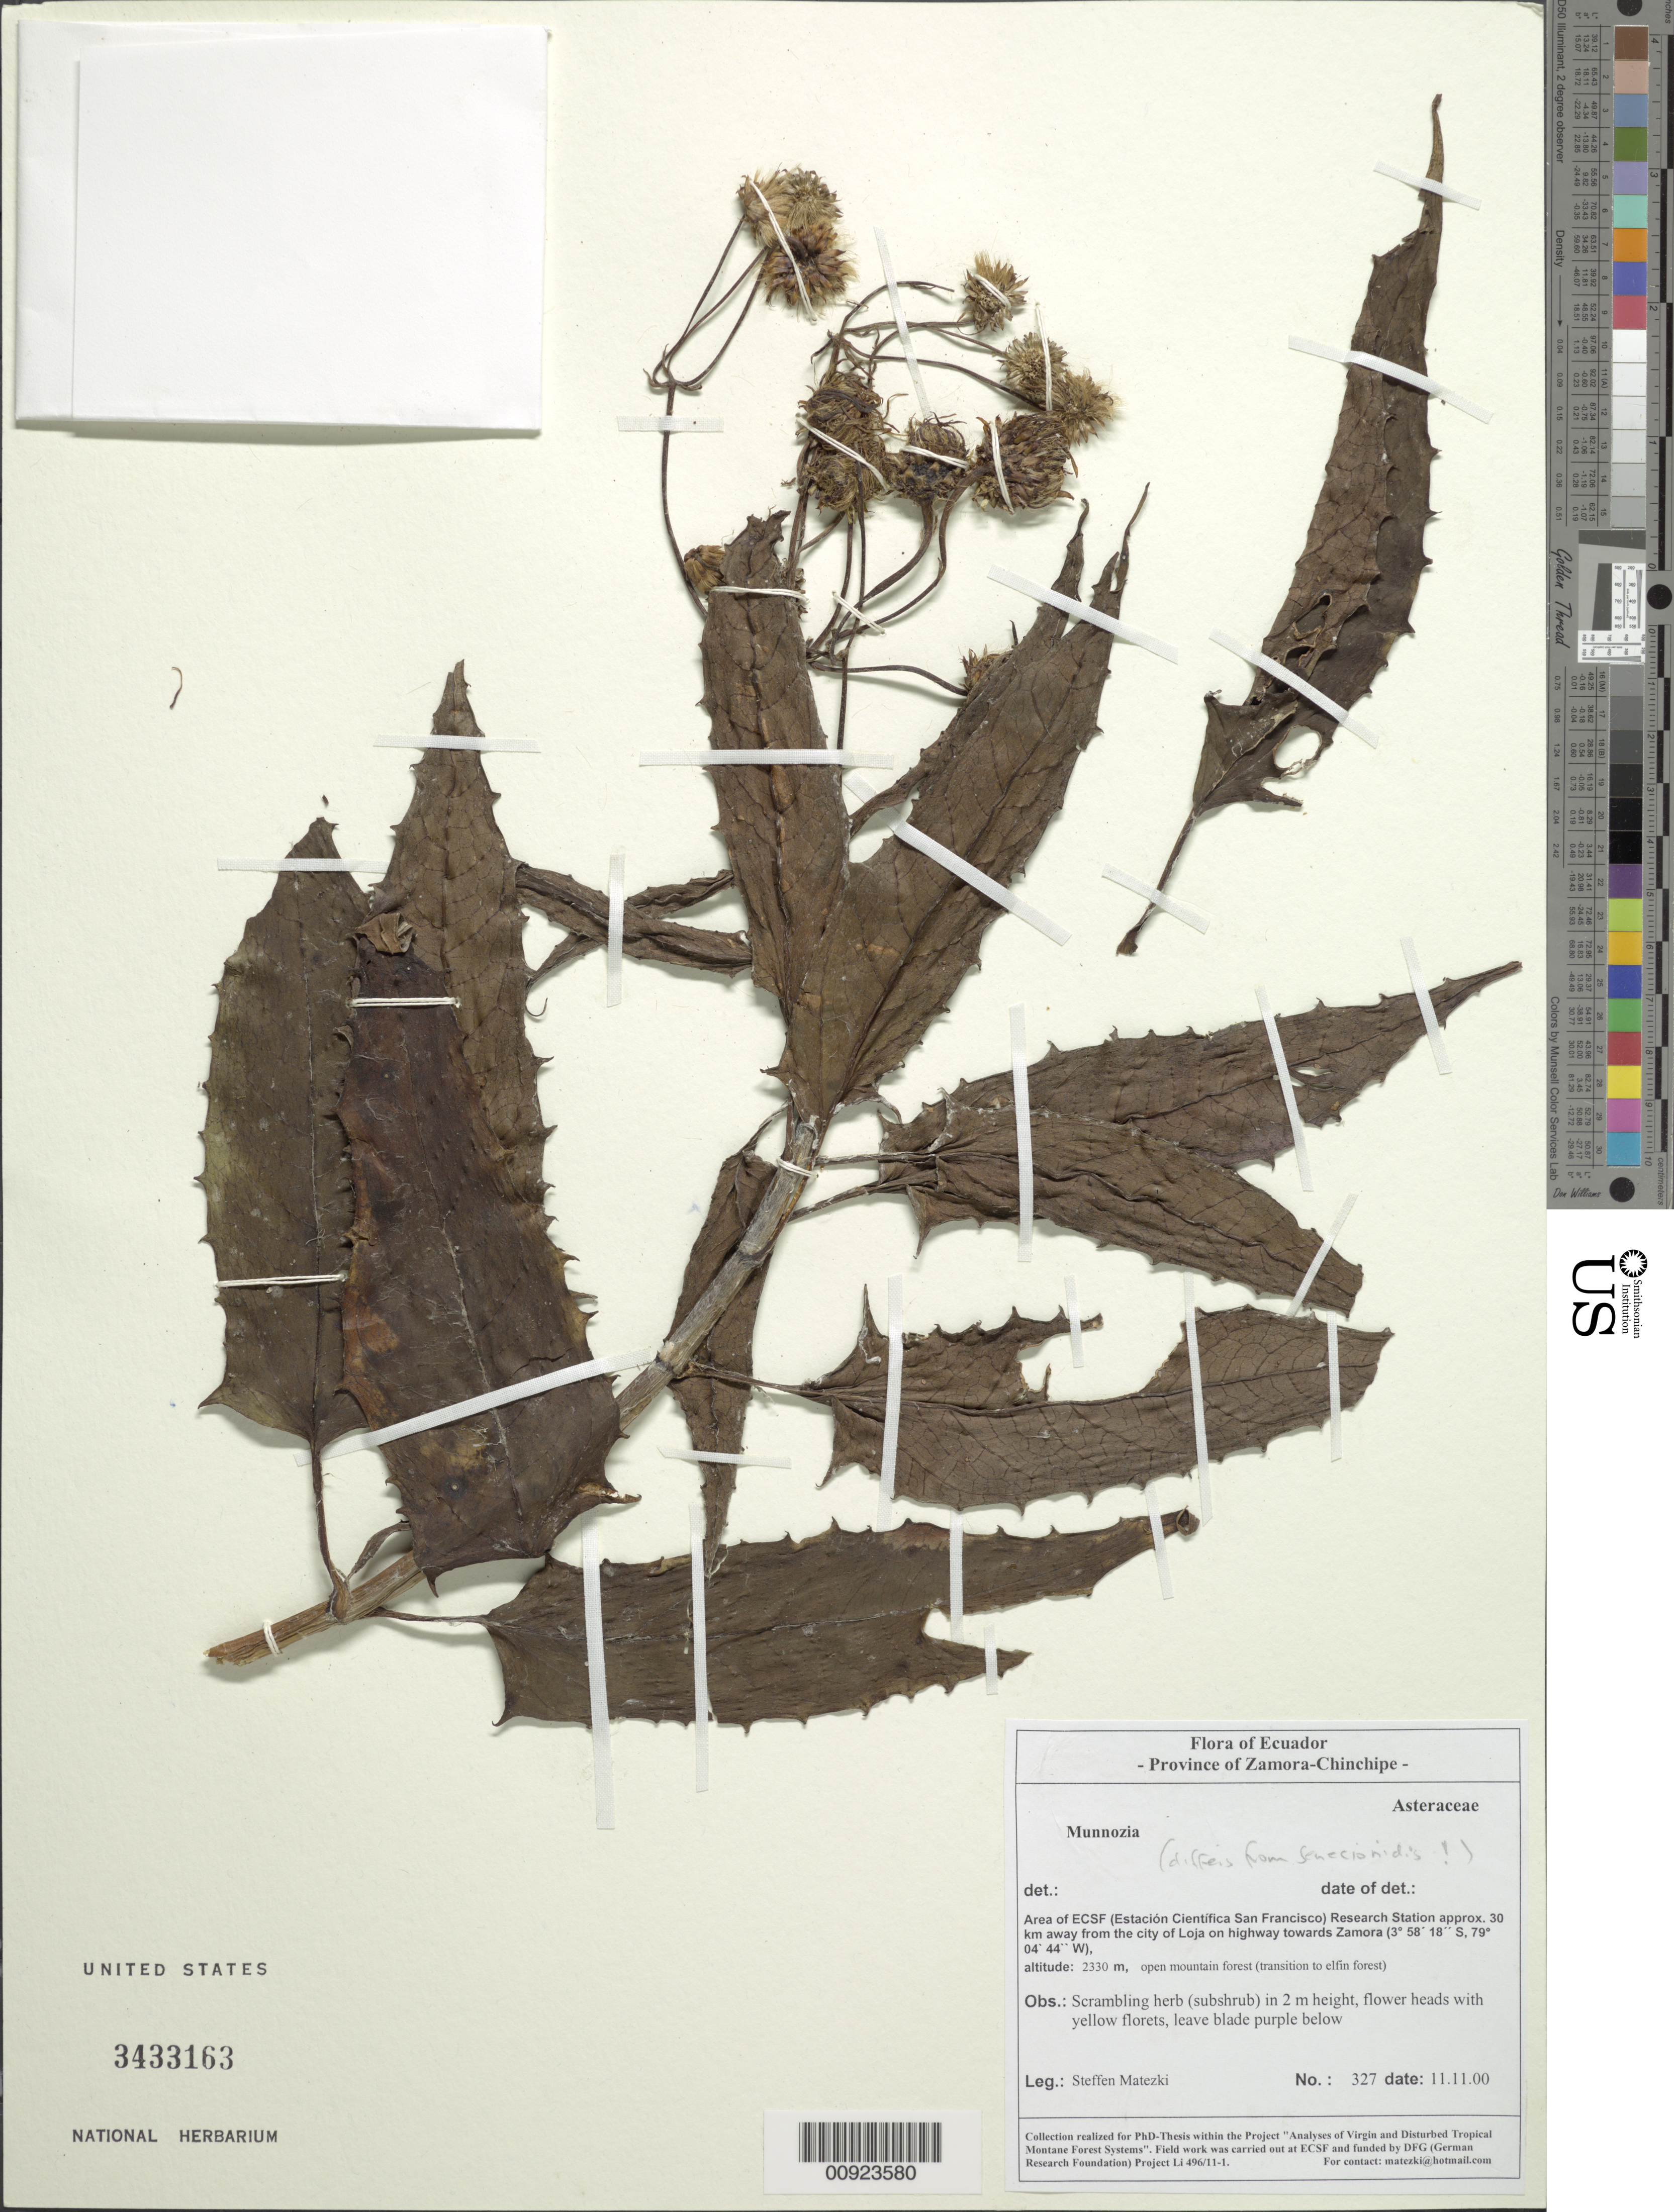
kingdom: Plantae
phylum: Tracheophyta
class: Magnoliopsida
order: Asterales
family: Asteraceae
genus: Munnozia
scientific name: Munnozia sp.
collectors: S. Matezki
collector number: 327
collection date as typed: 11 November 2000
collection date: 2000-11-11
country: Ecuador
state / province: Zamora-Chinchipe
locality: ECSF (Estacíon Cientifica San Francisco) area, aprox. 30 km away from the city of Loja on highway towards Zamora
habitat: Open mountain forest (transition to elfin forest)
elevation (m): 2330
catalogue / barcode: US 3433163